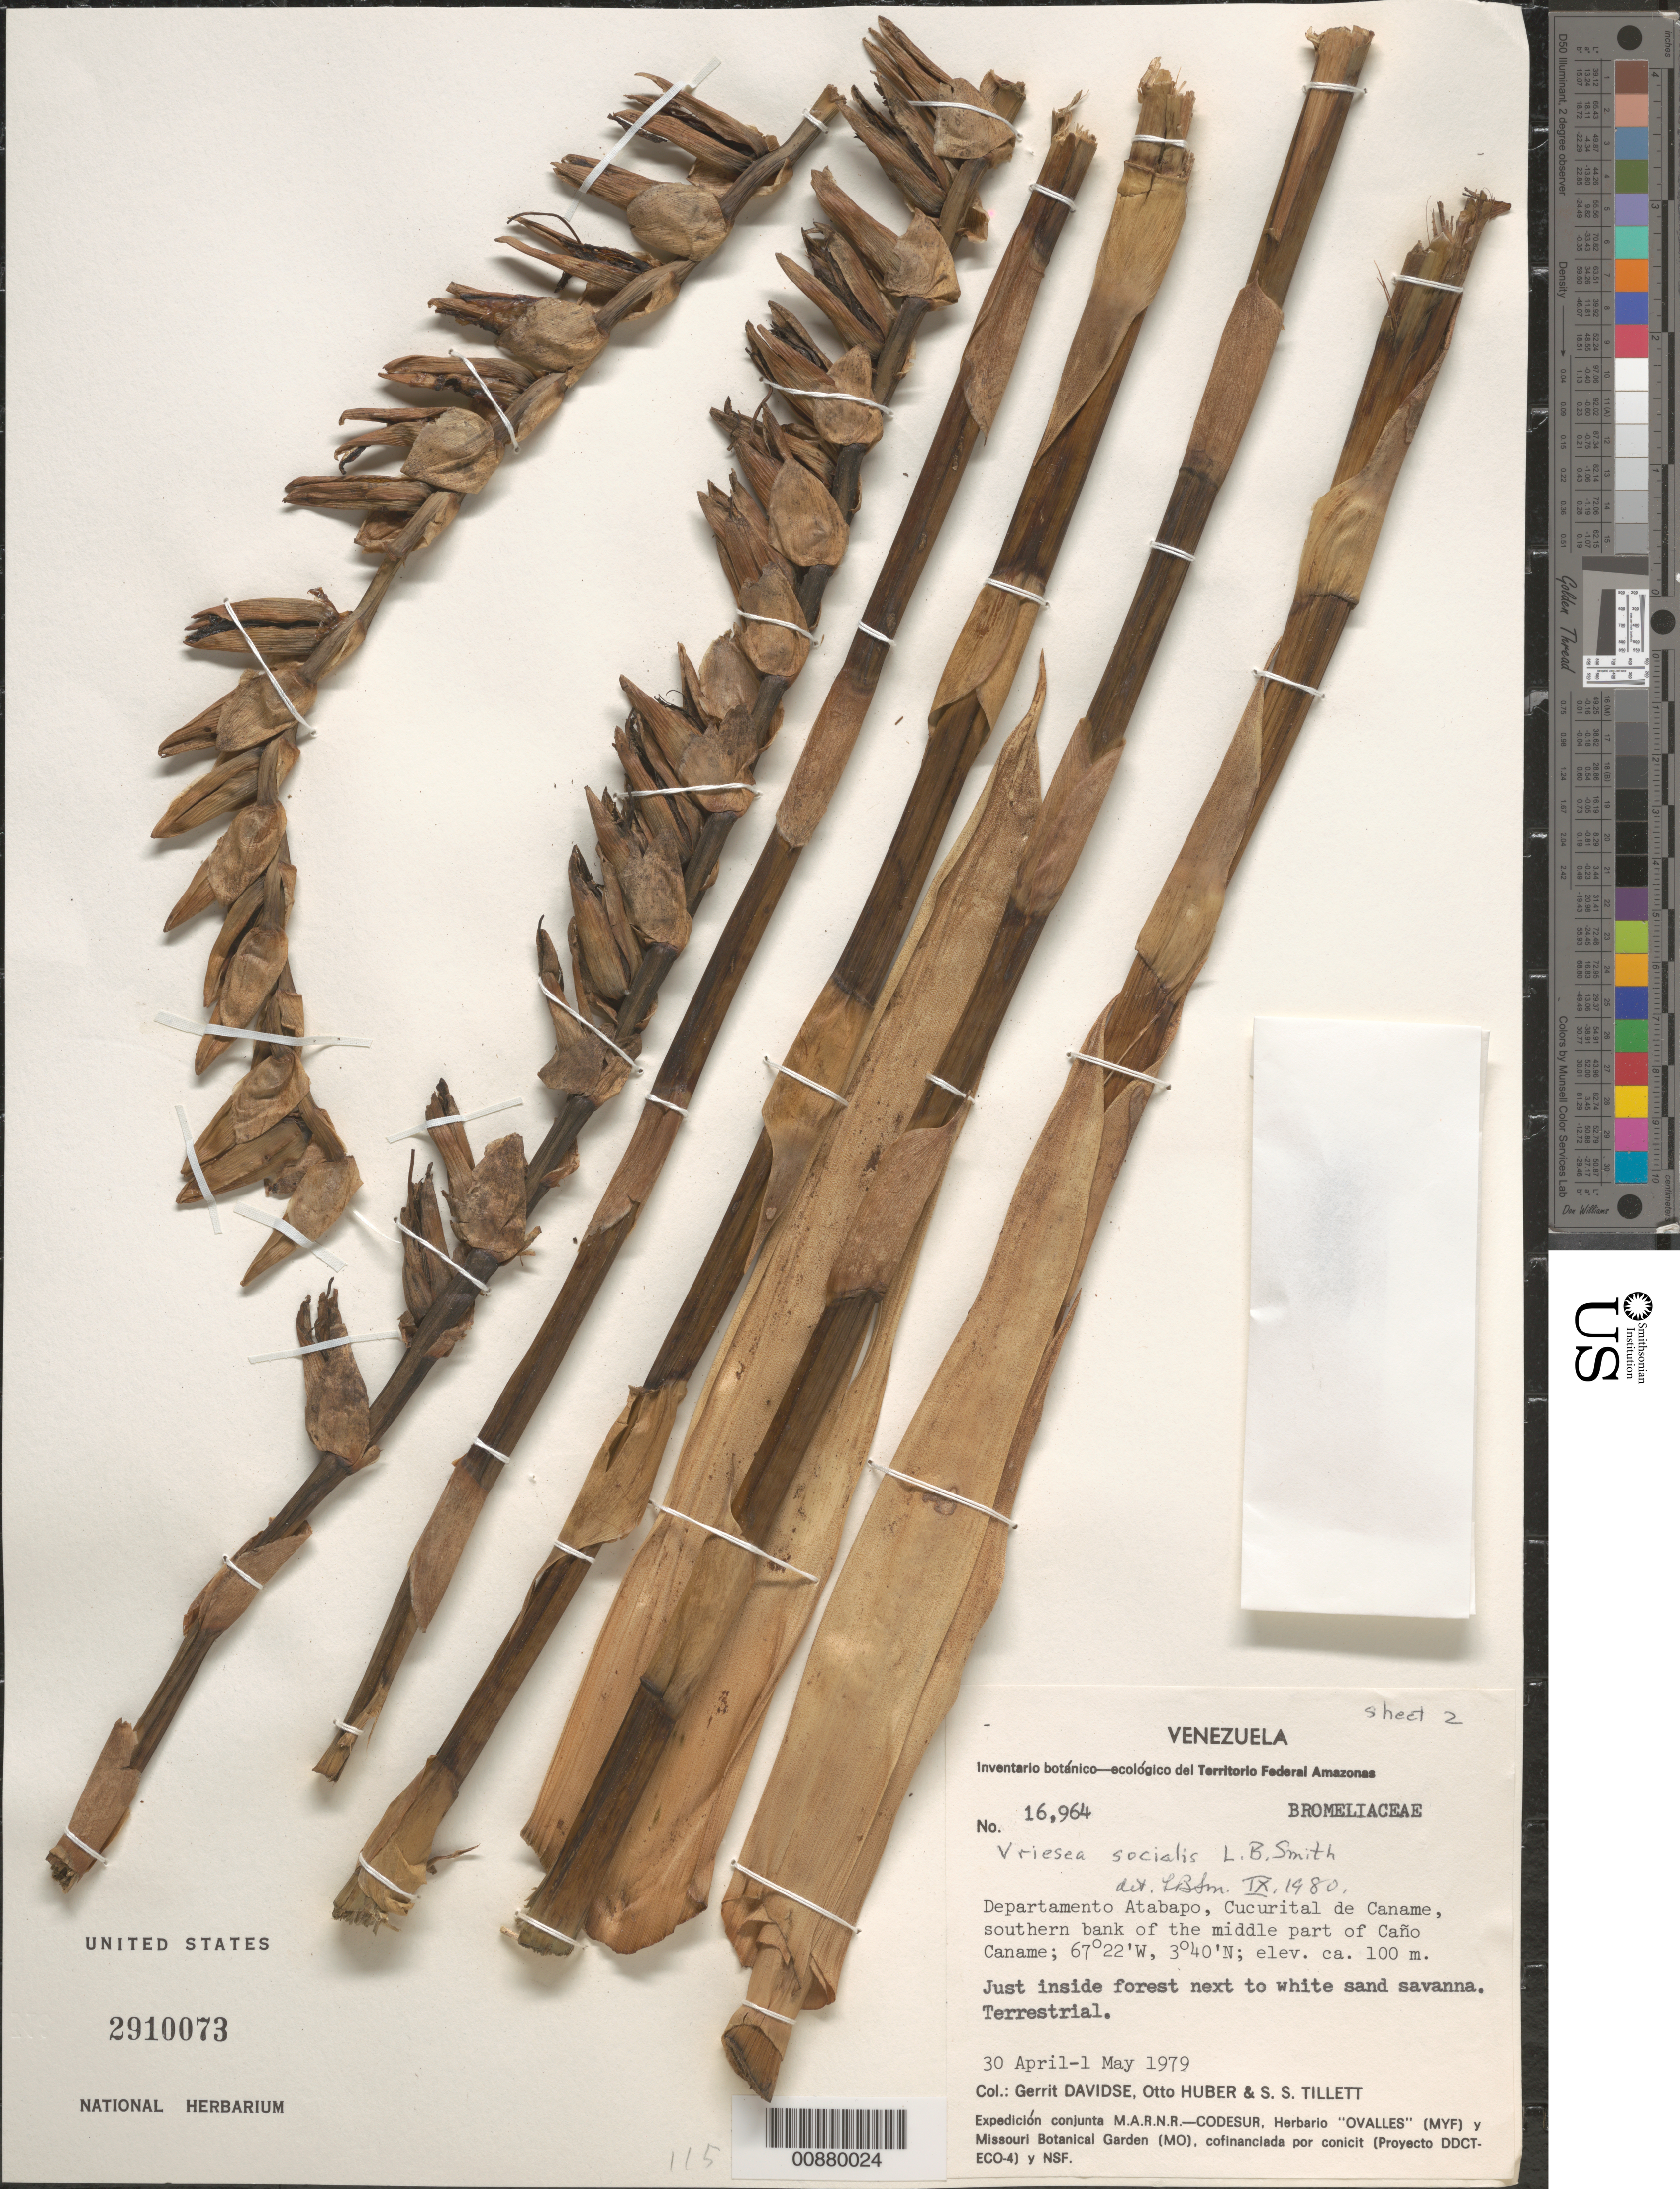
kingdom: Plantae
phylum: Tracheophyta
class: Liliopsida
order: Poales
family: Bromeliaceae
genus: Vriesea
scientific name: Vriesea socialis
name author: L.B. Sm.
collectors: G. Davidse, O. Huber & S. S. Tillett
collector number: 16964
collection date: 1979-04-30/1979-05-01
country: Venezuela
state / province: Amazonas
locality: Territorio Federal Amazonas. Departamento Atabapo, Cucurital de Caname, southern bank of the middle part of Caño Caname.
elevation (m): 100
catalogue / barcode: US 2910073